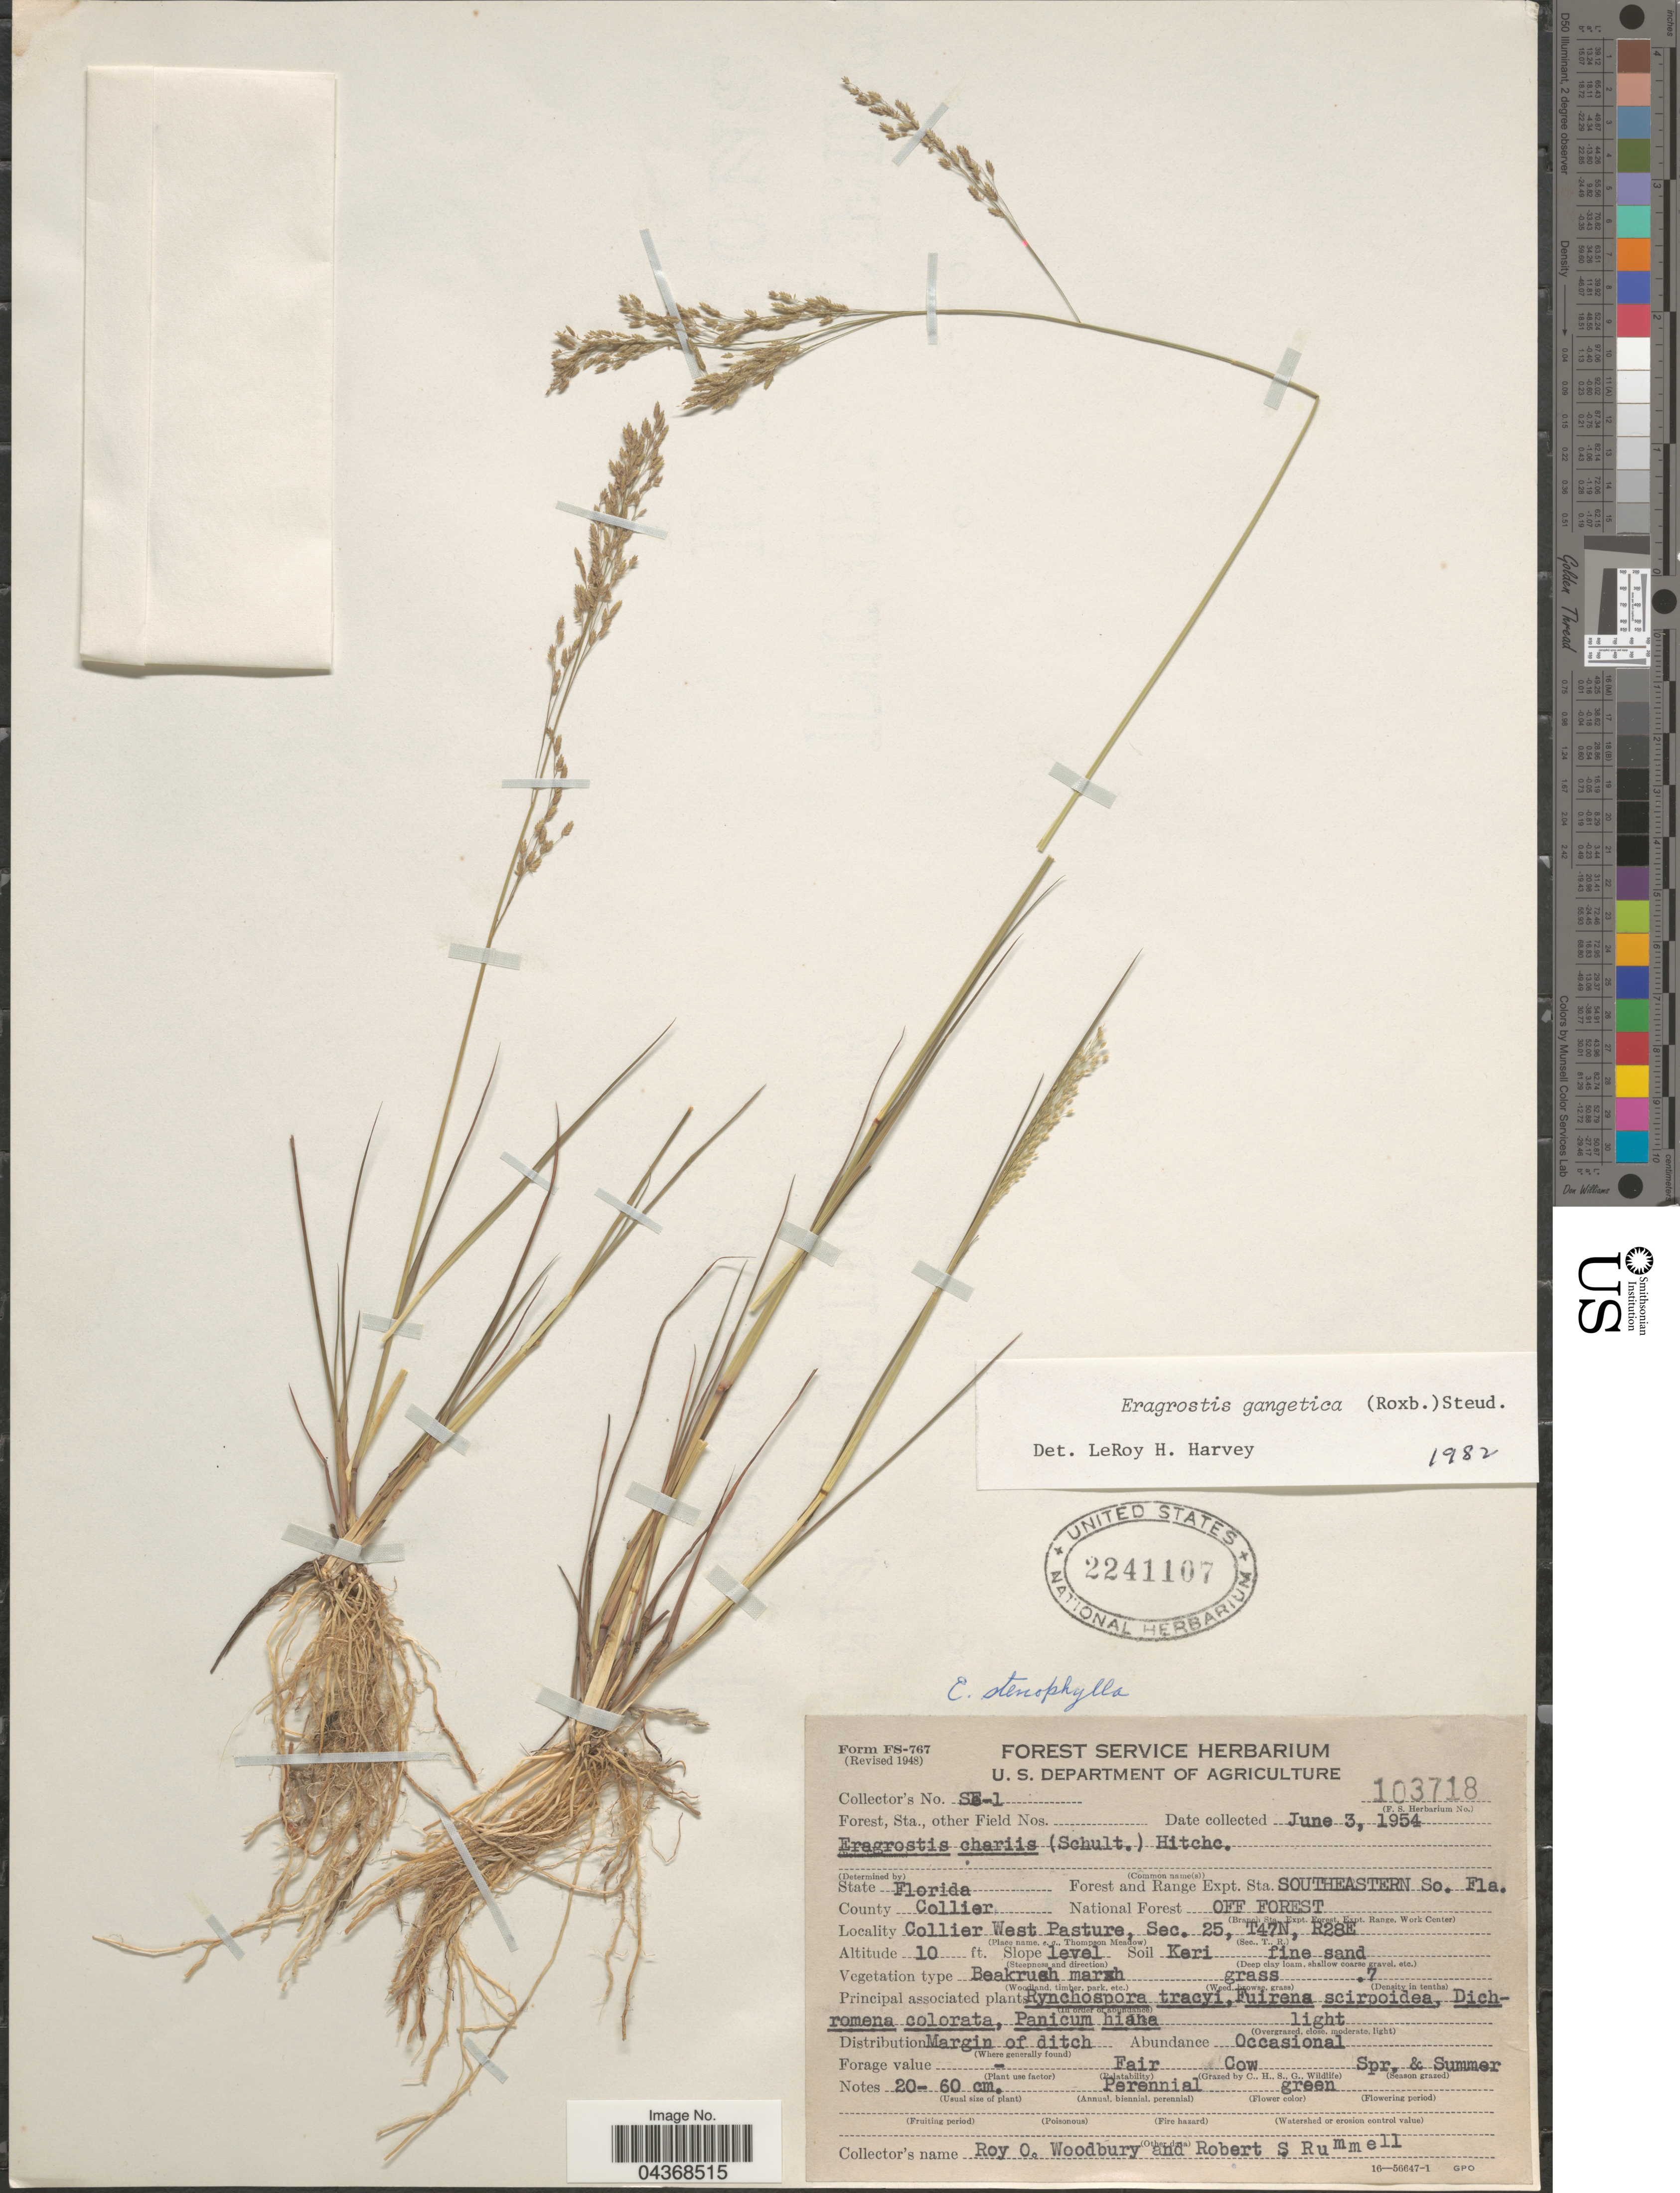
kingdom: Plantae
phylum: Tracheophyta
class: Liliopsida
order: Poales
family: Poaceae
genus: Eragrostis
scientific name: Eragrostis gangetica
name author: (Roxb.) Steud.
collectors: R. Woodbury & R. Rummell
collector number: SE-1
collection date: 1954-06-03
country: United States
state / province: Florida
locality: Forest and Range Expt. Sta. Southeastern So. Fla. County Collier. National Forest Off Forest. Collier West Pasture, Sec. 25, T47N, R28E.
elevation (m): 3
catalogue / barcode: US 2241107